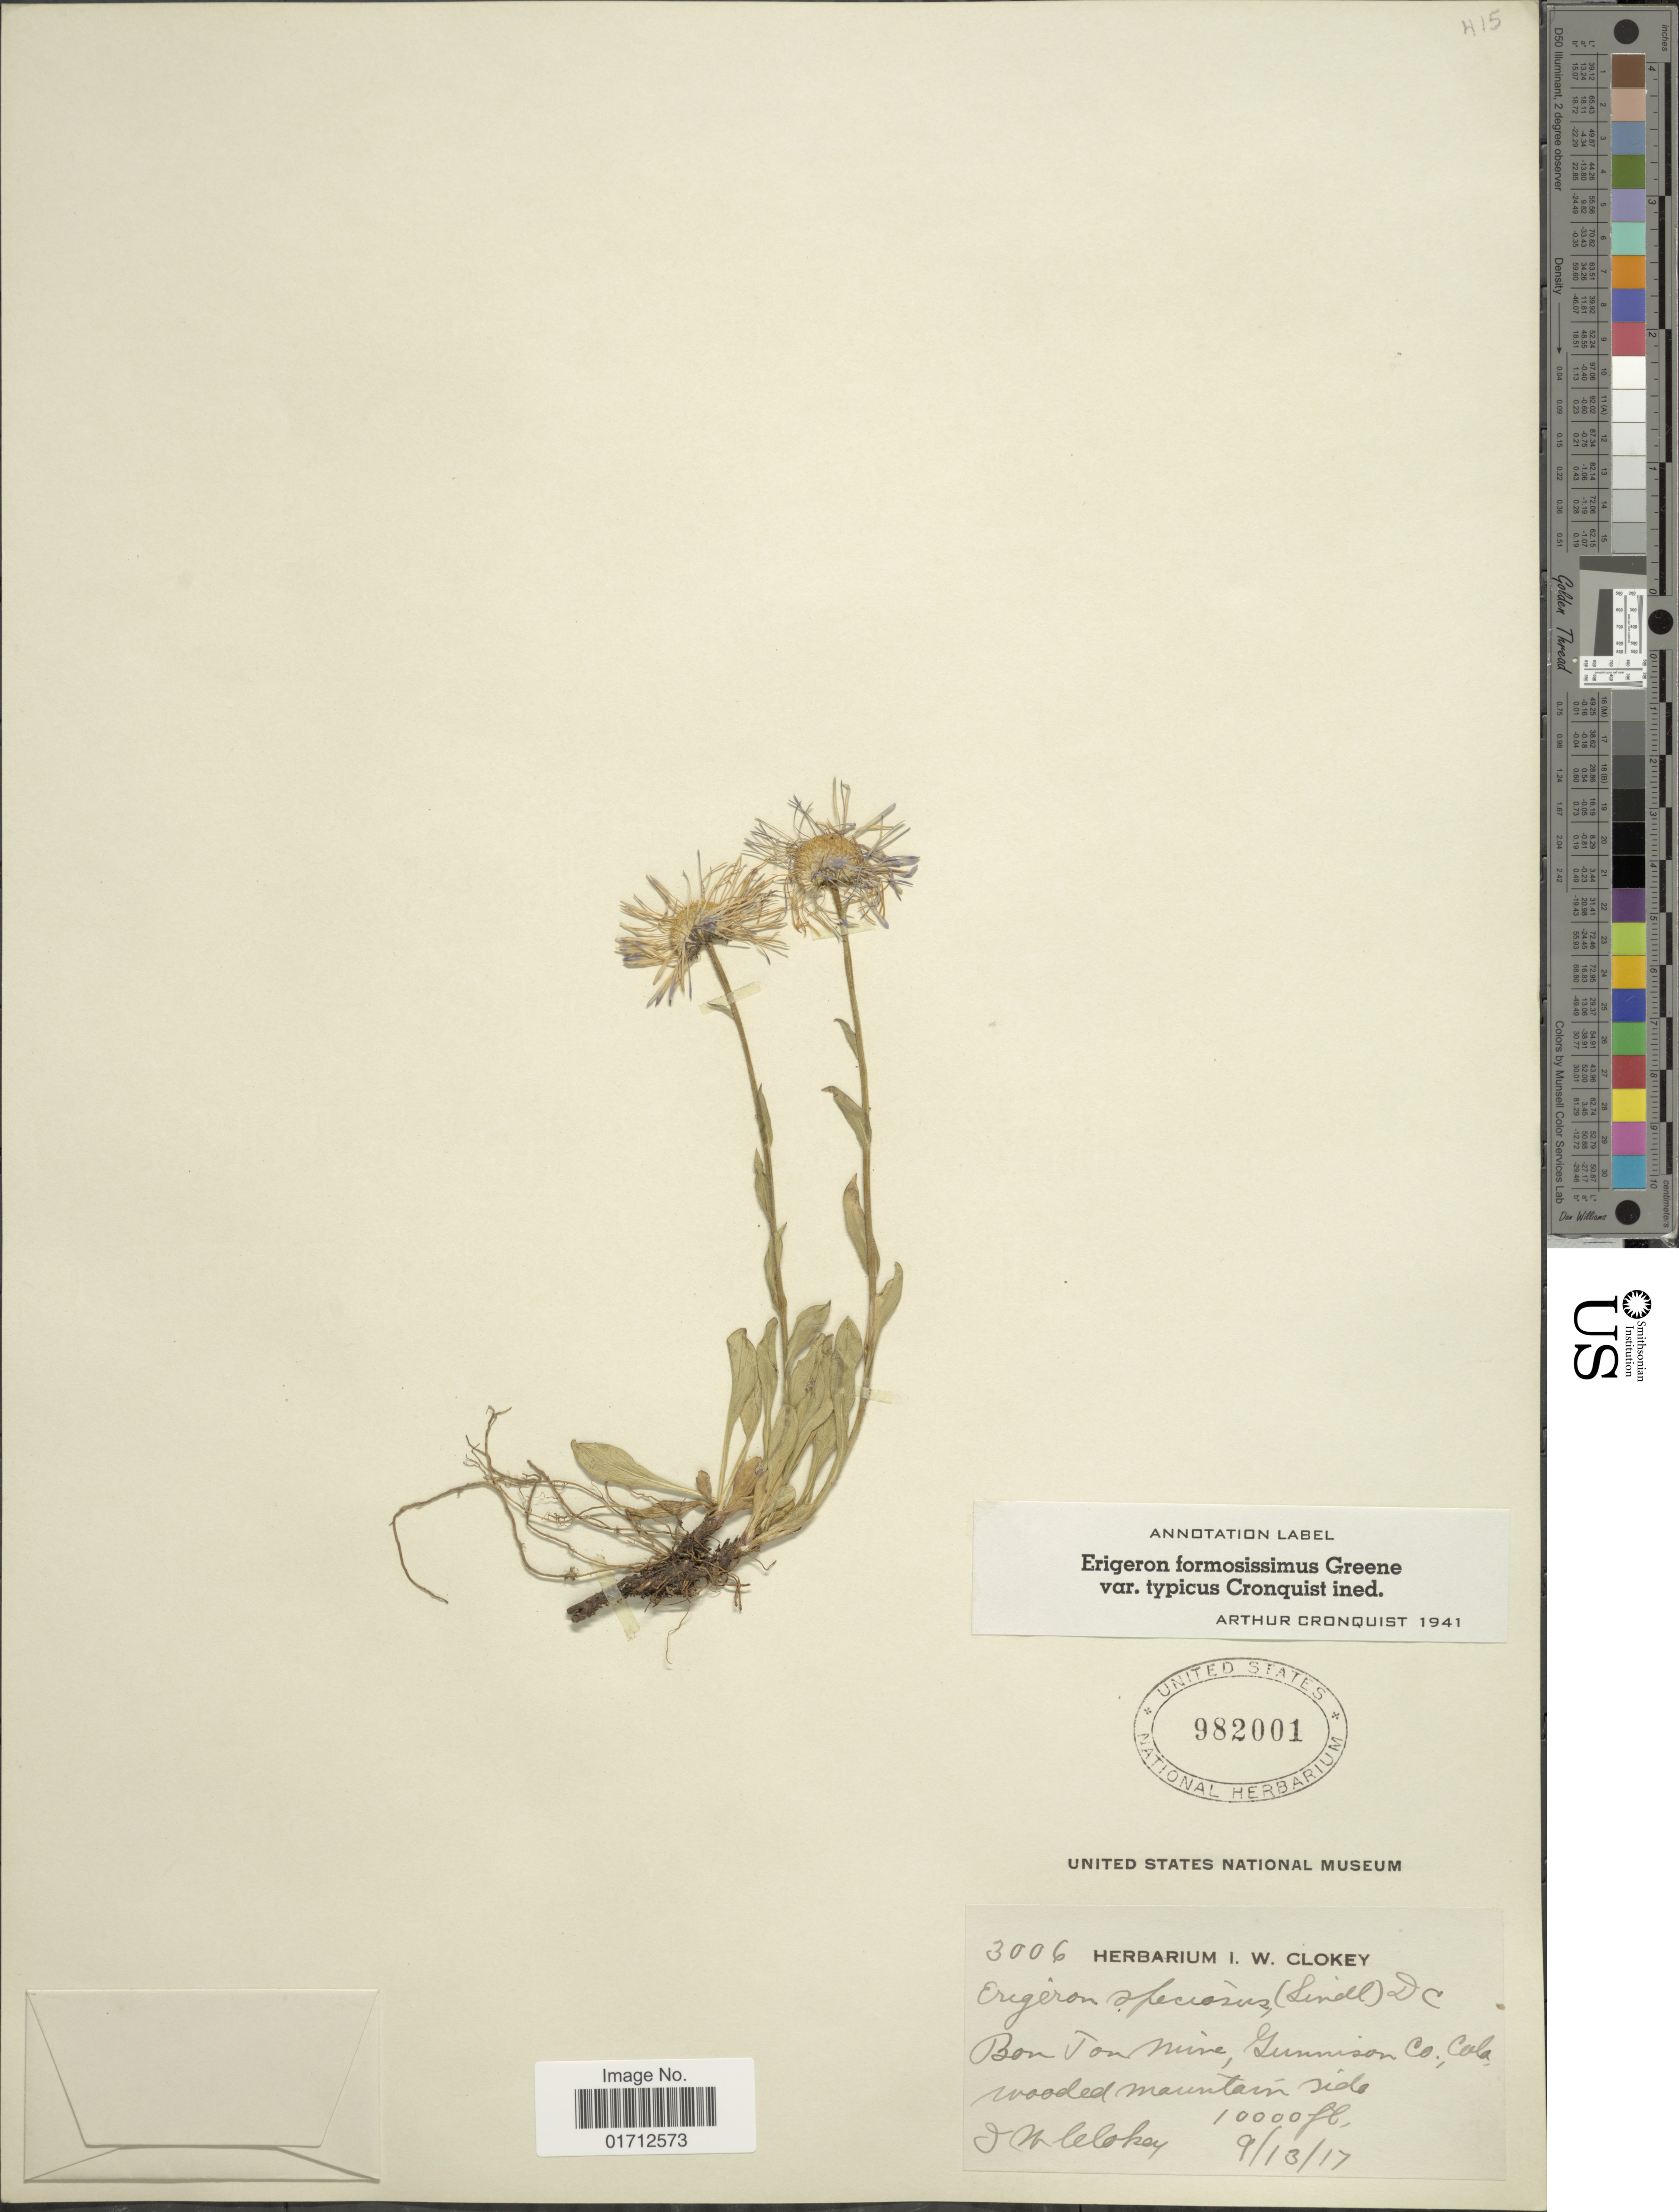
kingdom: Plantae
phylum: Tracheophyta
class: Magnoliopsida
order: Asterales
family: Asteraceae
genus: Erigeron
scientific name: Erigeron formosissimus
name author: Greene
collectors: I. W. Clokey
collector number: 3006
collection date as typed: Transcribed d/m/y: 13/9/17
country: United States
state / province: Colorado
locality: Bon Ton Mine, Gunnison Co.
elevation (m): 3048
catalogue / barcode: US 982001